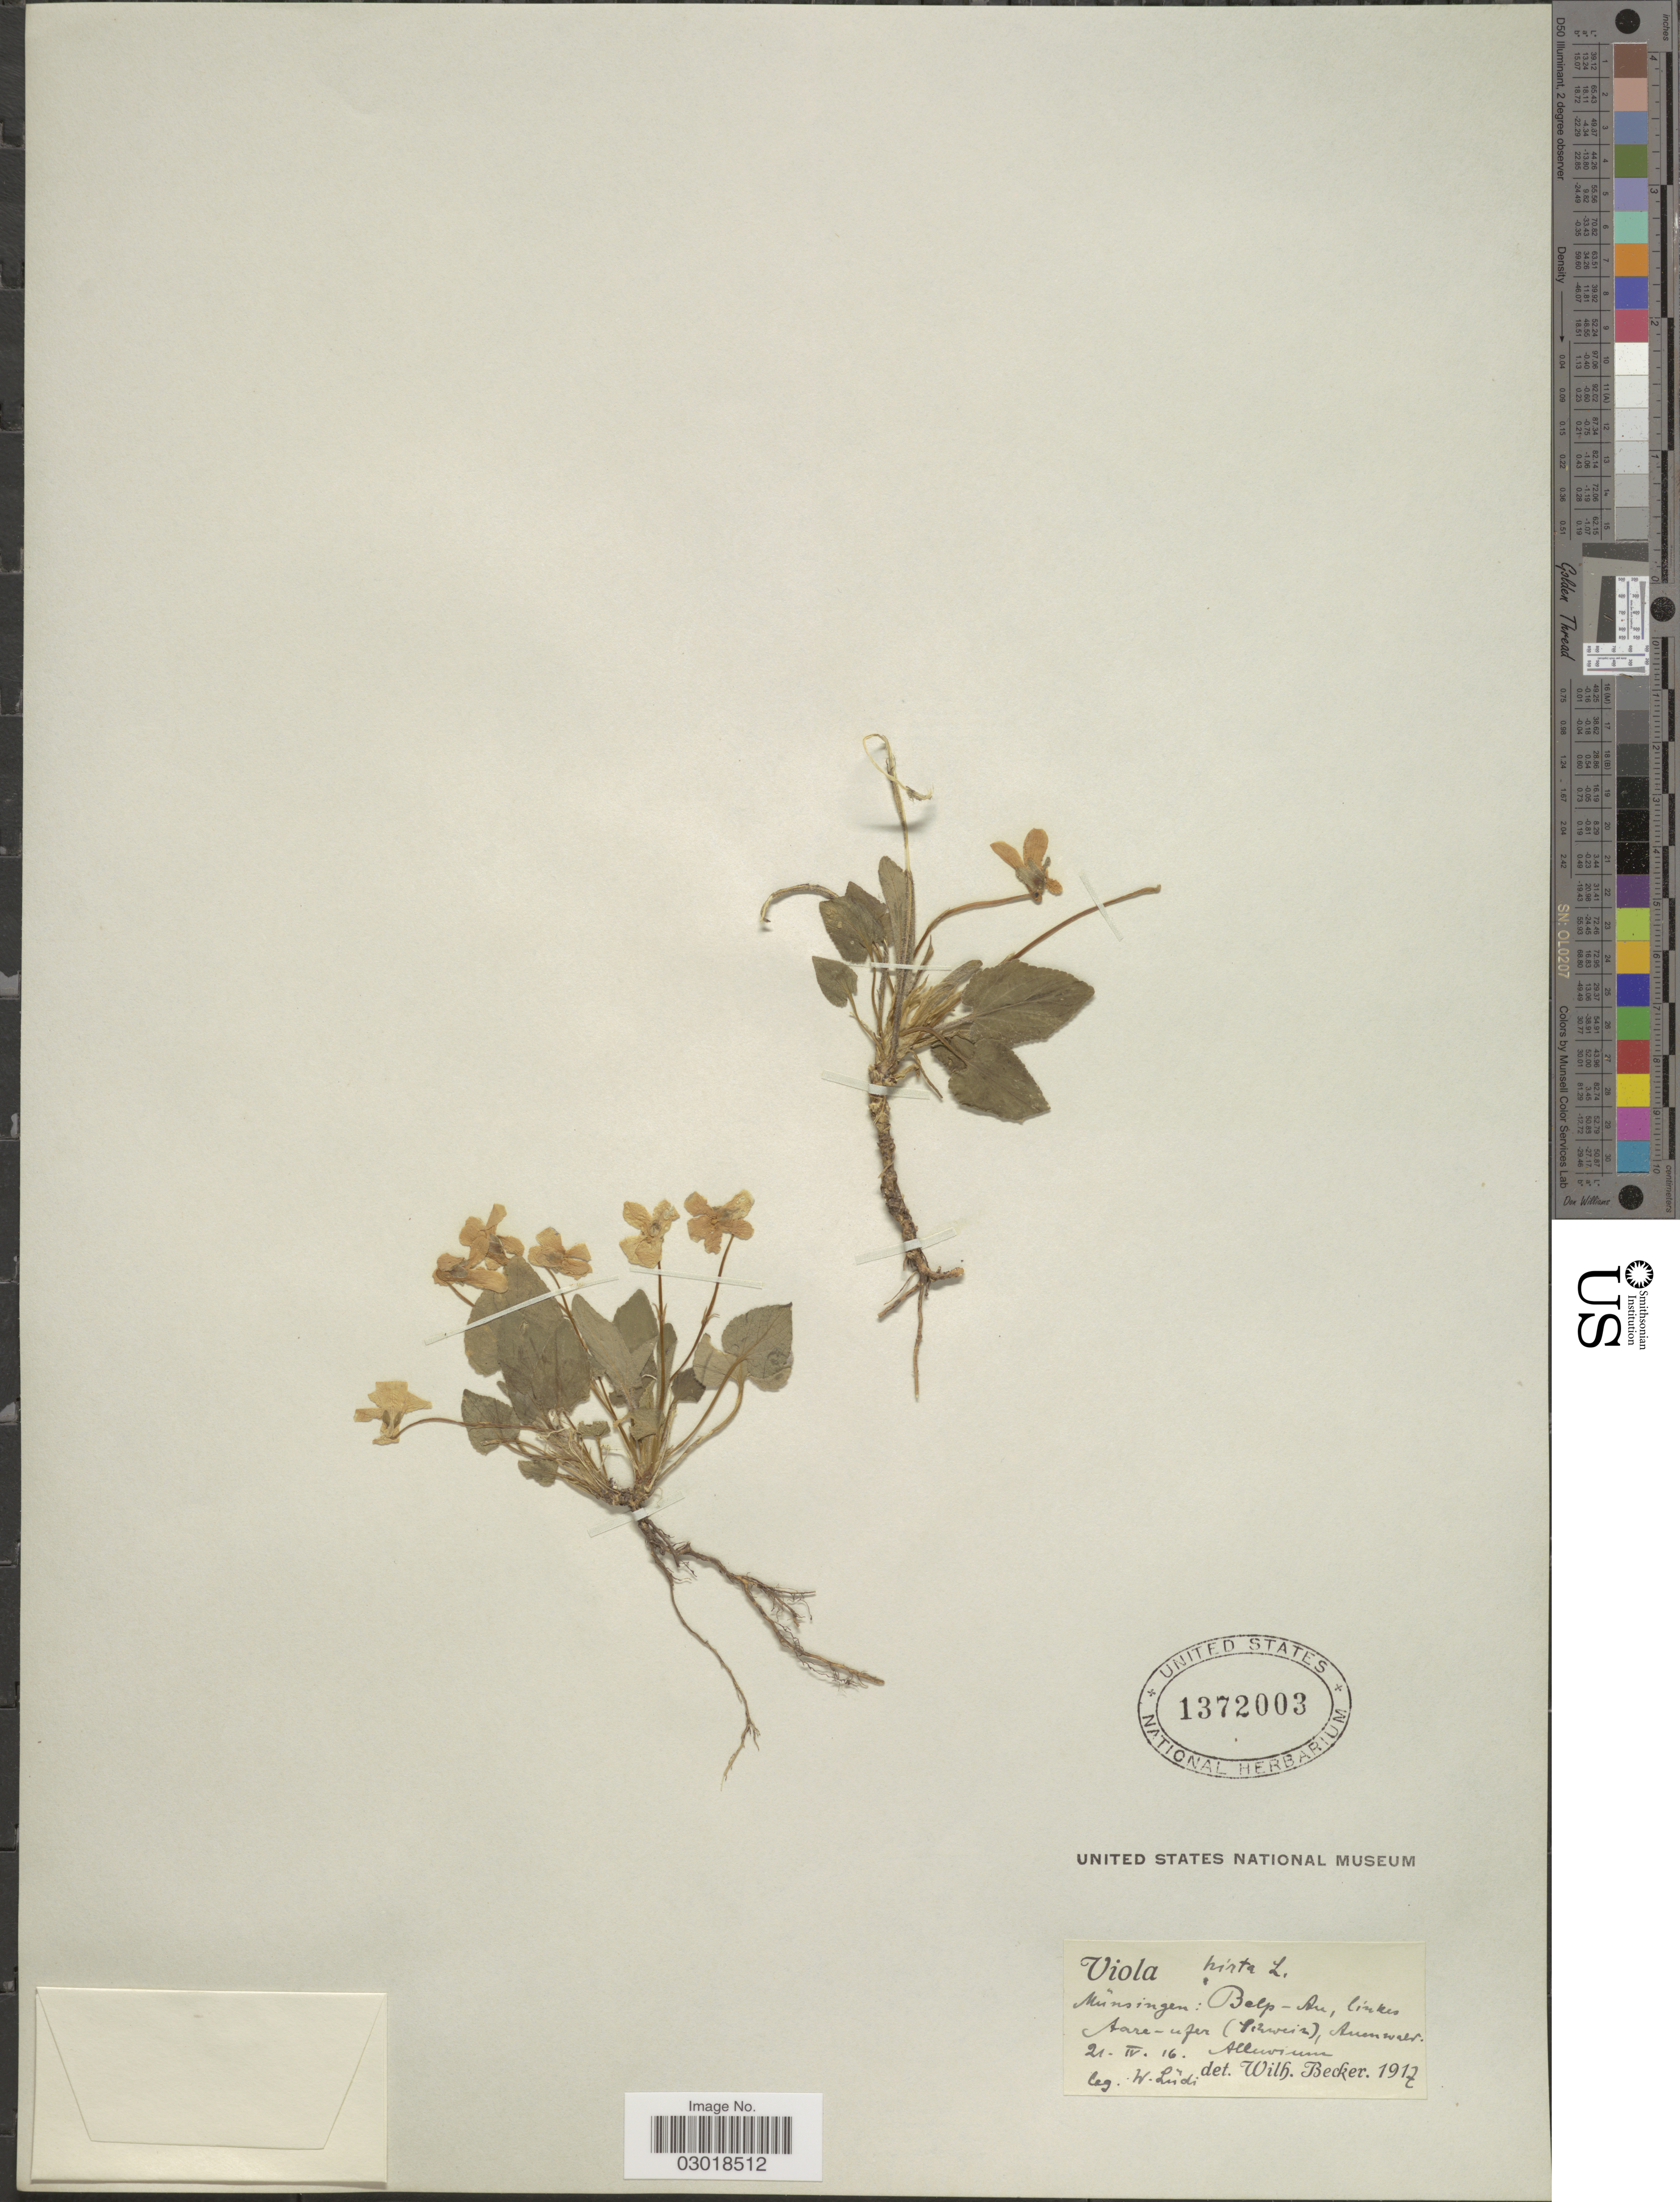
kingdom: Plantae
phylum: Tracheophyta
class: Magnoliopsida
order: Malpighiales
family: Violaceae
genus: Viola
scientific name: Viola hirta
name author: L.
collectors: W. Lüdi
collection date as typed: Transcribed d/m/y: 21/4/16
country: Switzerland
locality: Münsingen: Belp-Au, linkes Aare-ufer (Schweiz), Auenwald.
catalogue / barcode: US 1372003